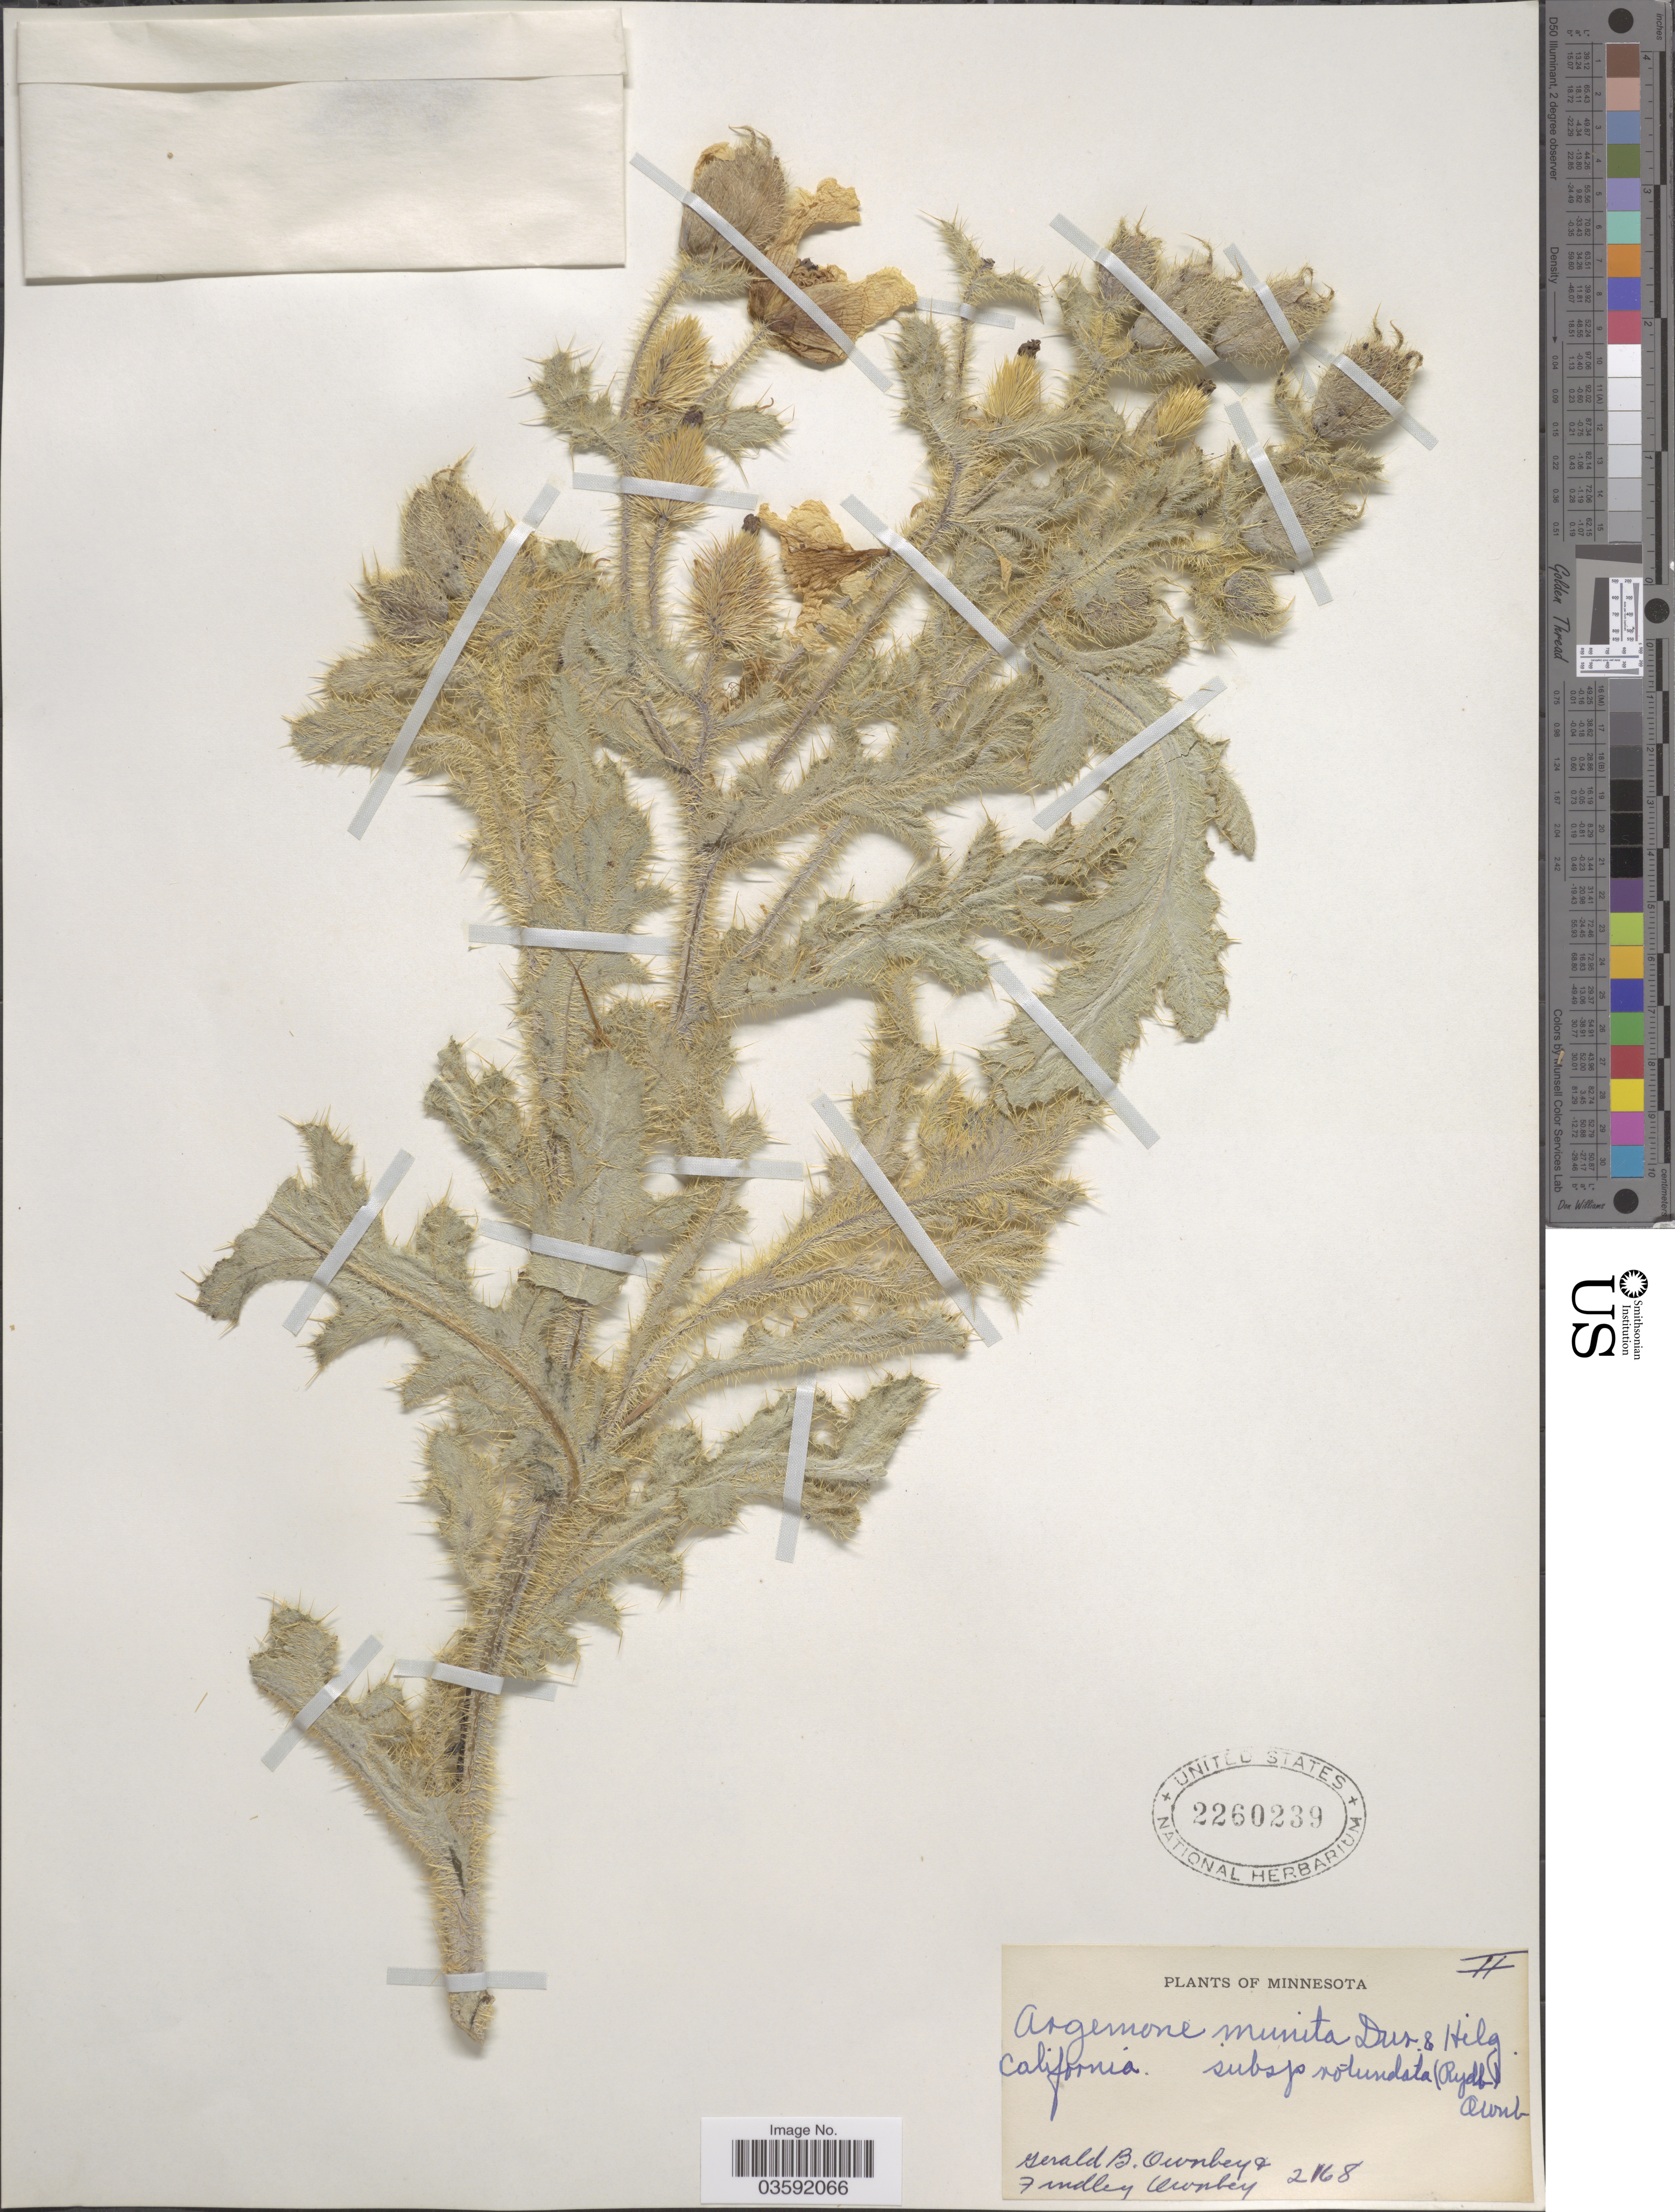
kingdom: Plantae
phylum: Tracheophyta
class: Magnoliopsida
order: Ranunculales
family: Papaveraceae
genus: Argemone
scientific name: Argemone munita subsp. rotundata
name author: (Rydb.) G.B. Ownbey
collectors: G. B. Ownbey & F. Ownbey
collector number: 2168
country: United States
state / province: California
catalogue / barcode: US 2260239